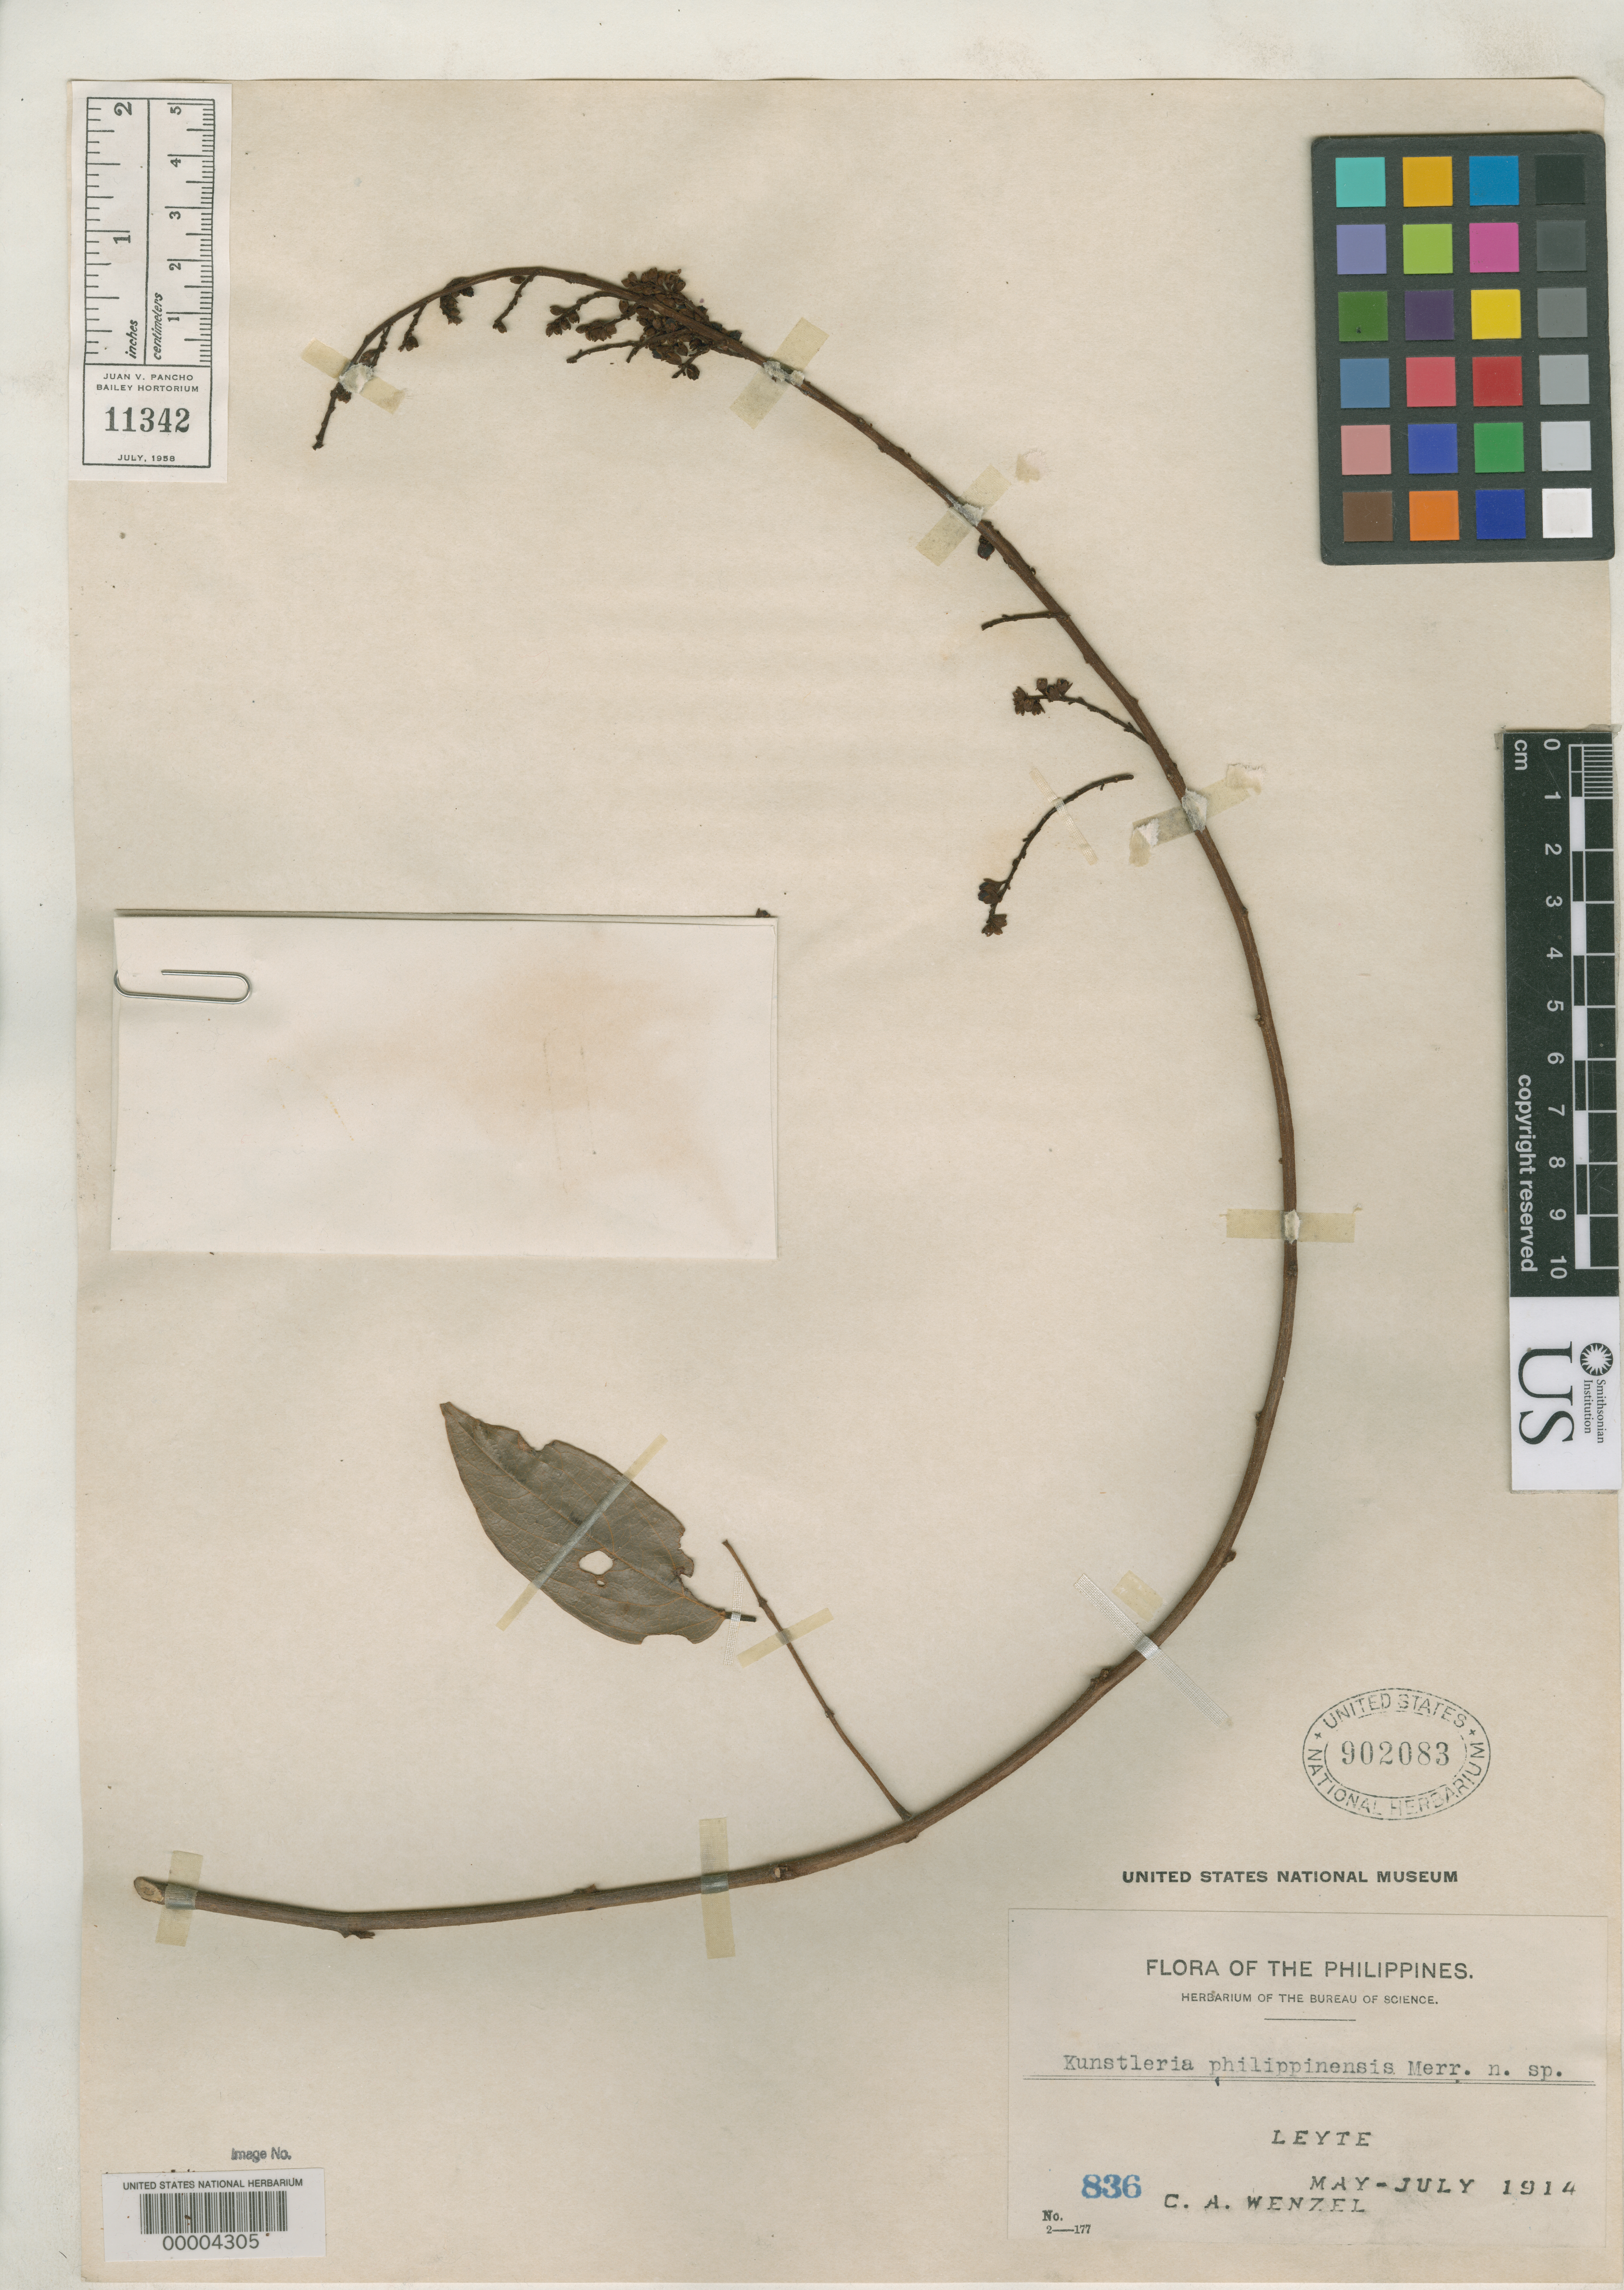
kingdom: Plantae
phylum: Tracheophyta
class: Magnoliopsida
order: Fabales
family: Fabaceae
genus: Kunstleria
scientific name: Kunstleria philippinensis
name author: Merr.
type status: Isotype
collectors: C. Wenzel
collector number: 836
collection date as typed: Jun 1914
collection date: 1914-06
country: Philippines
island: Leyte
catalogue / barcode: US 902083